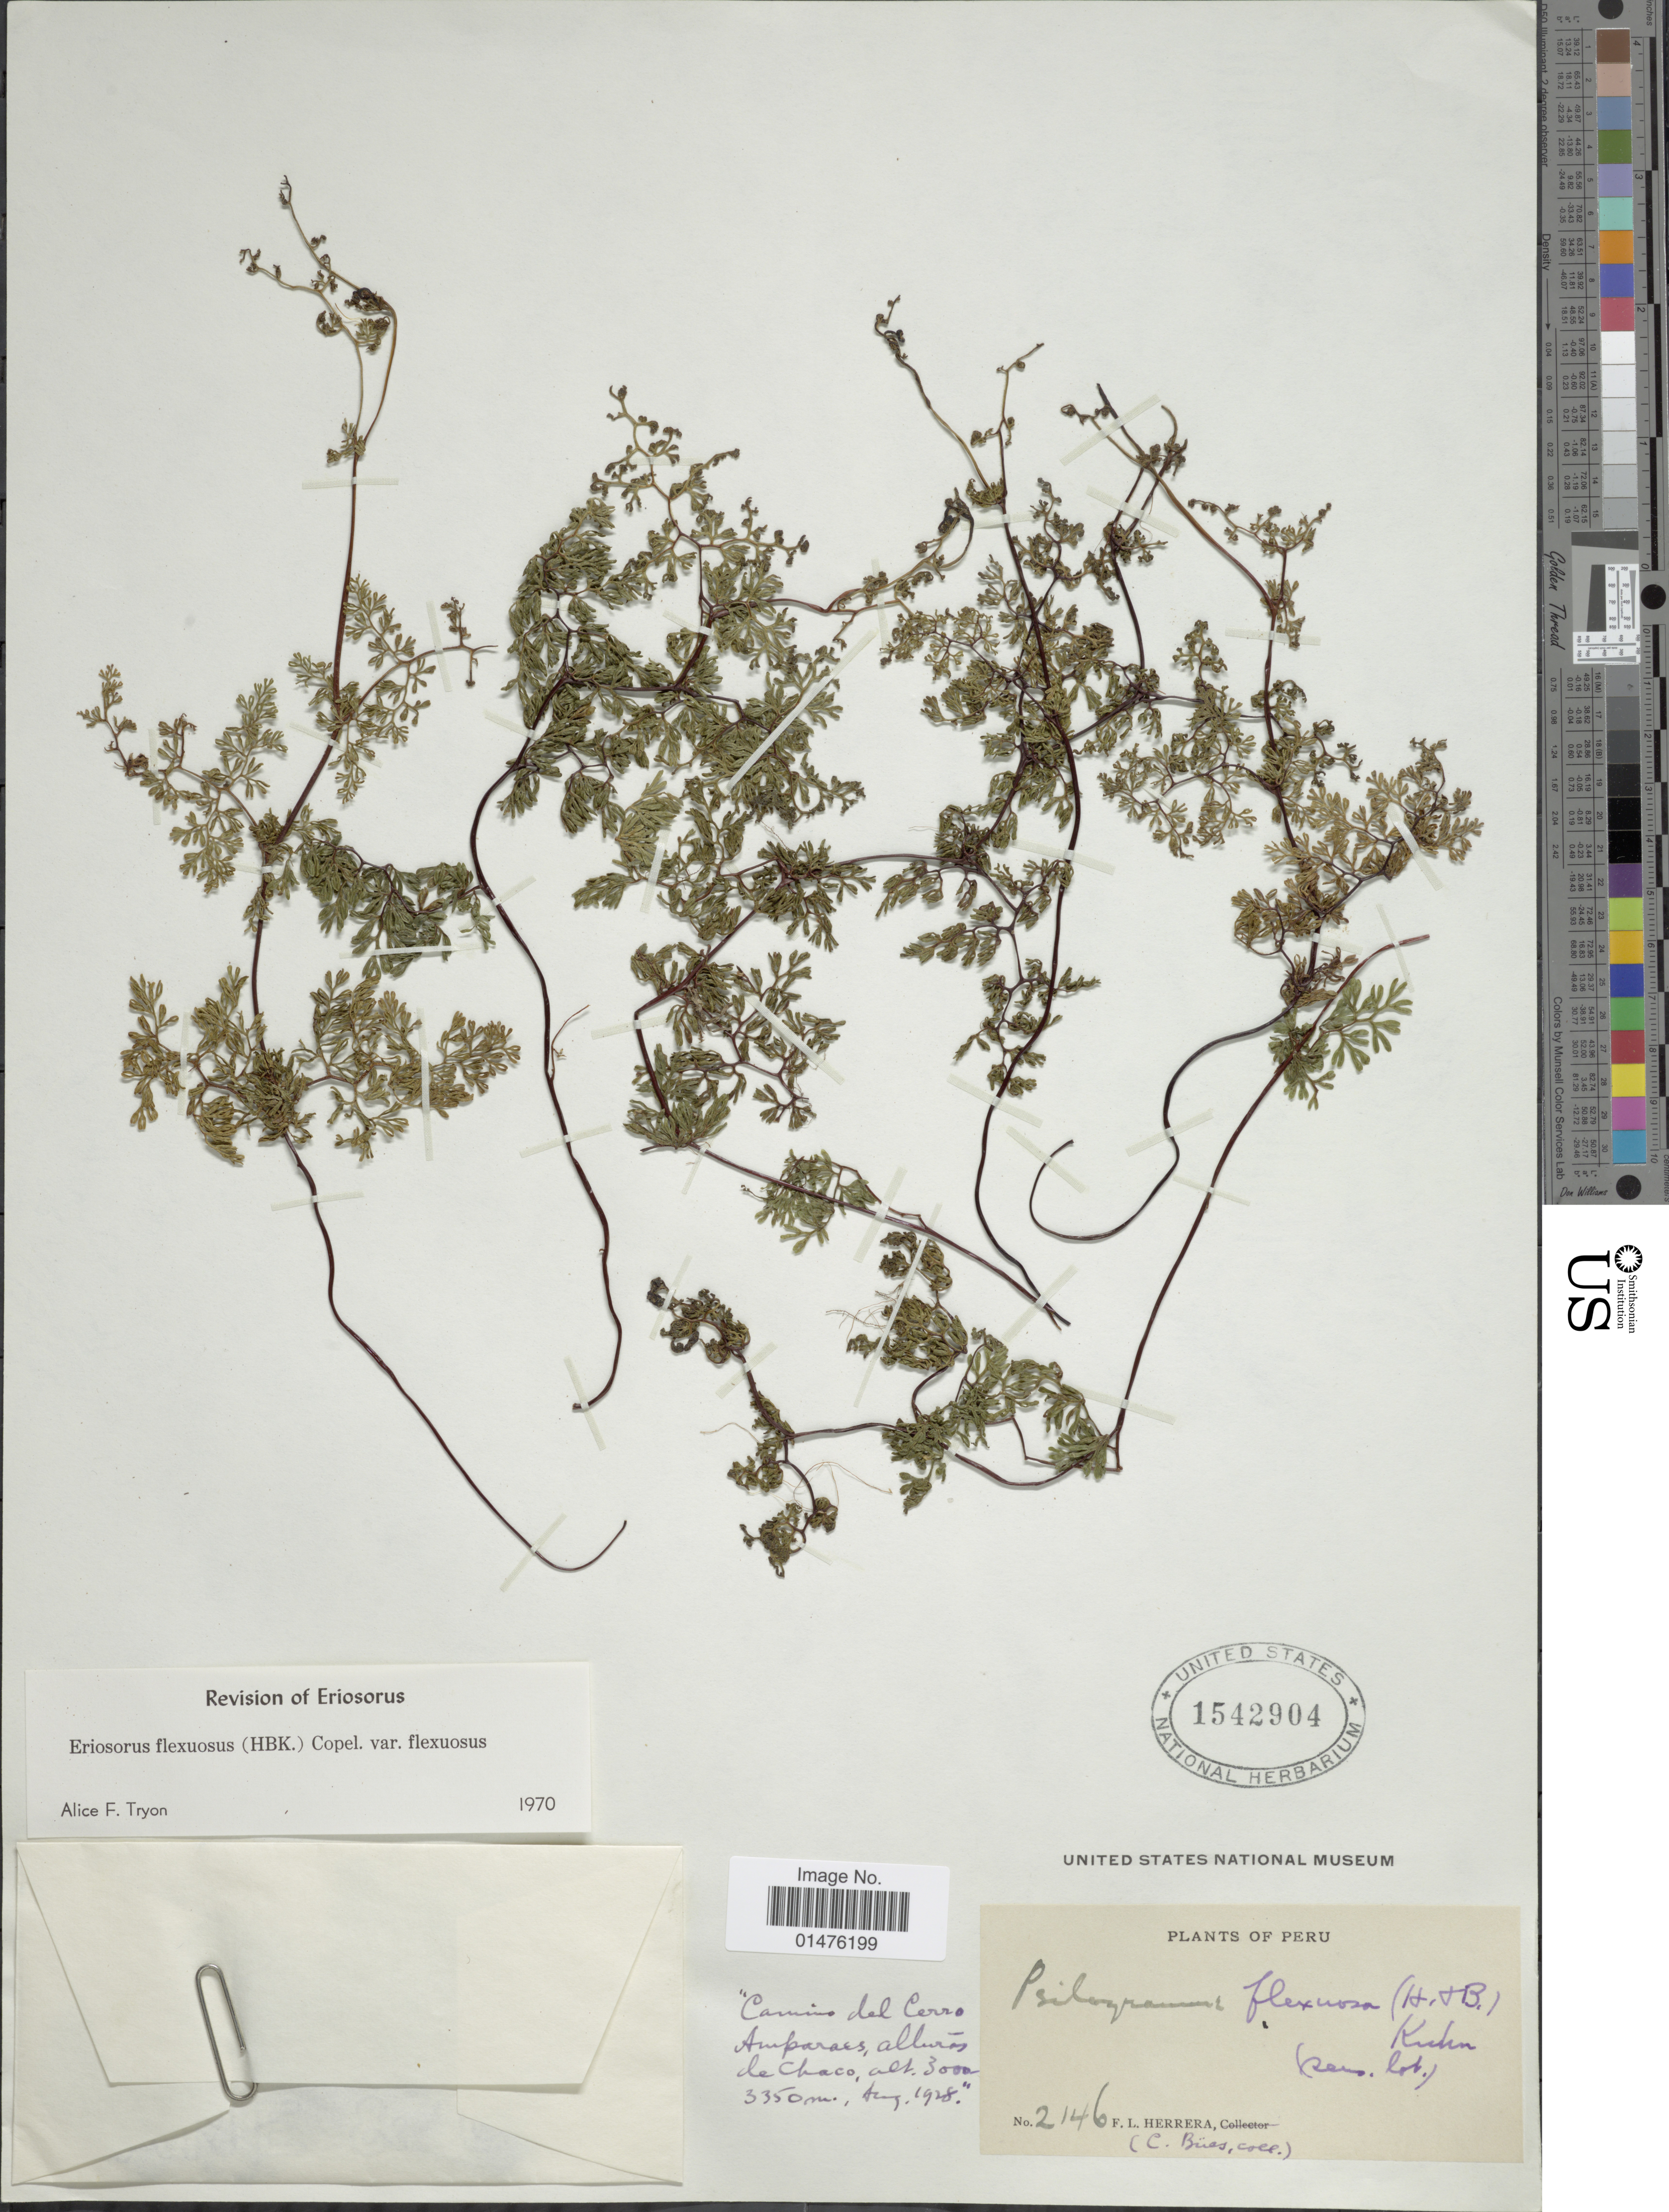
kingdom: Plantae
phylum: Tracheophyta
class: Polypodiopsida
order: Polypodiales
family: Pteridaceae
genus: Jamesonia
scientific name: Jamesonia flexuosa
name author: (Humb. & Bonpl.) Christenh.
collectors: C. Bues & F. L. Herrera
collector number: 2146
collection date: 1928-08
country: Peru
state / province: Cusco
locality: Camino del Cerro Amparaes Alturas de Chaco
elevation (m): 3000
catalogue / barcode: US 1542904